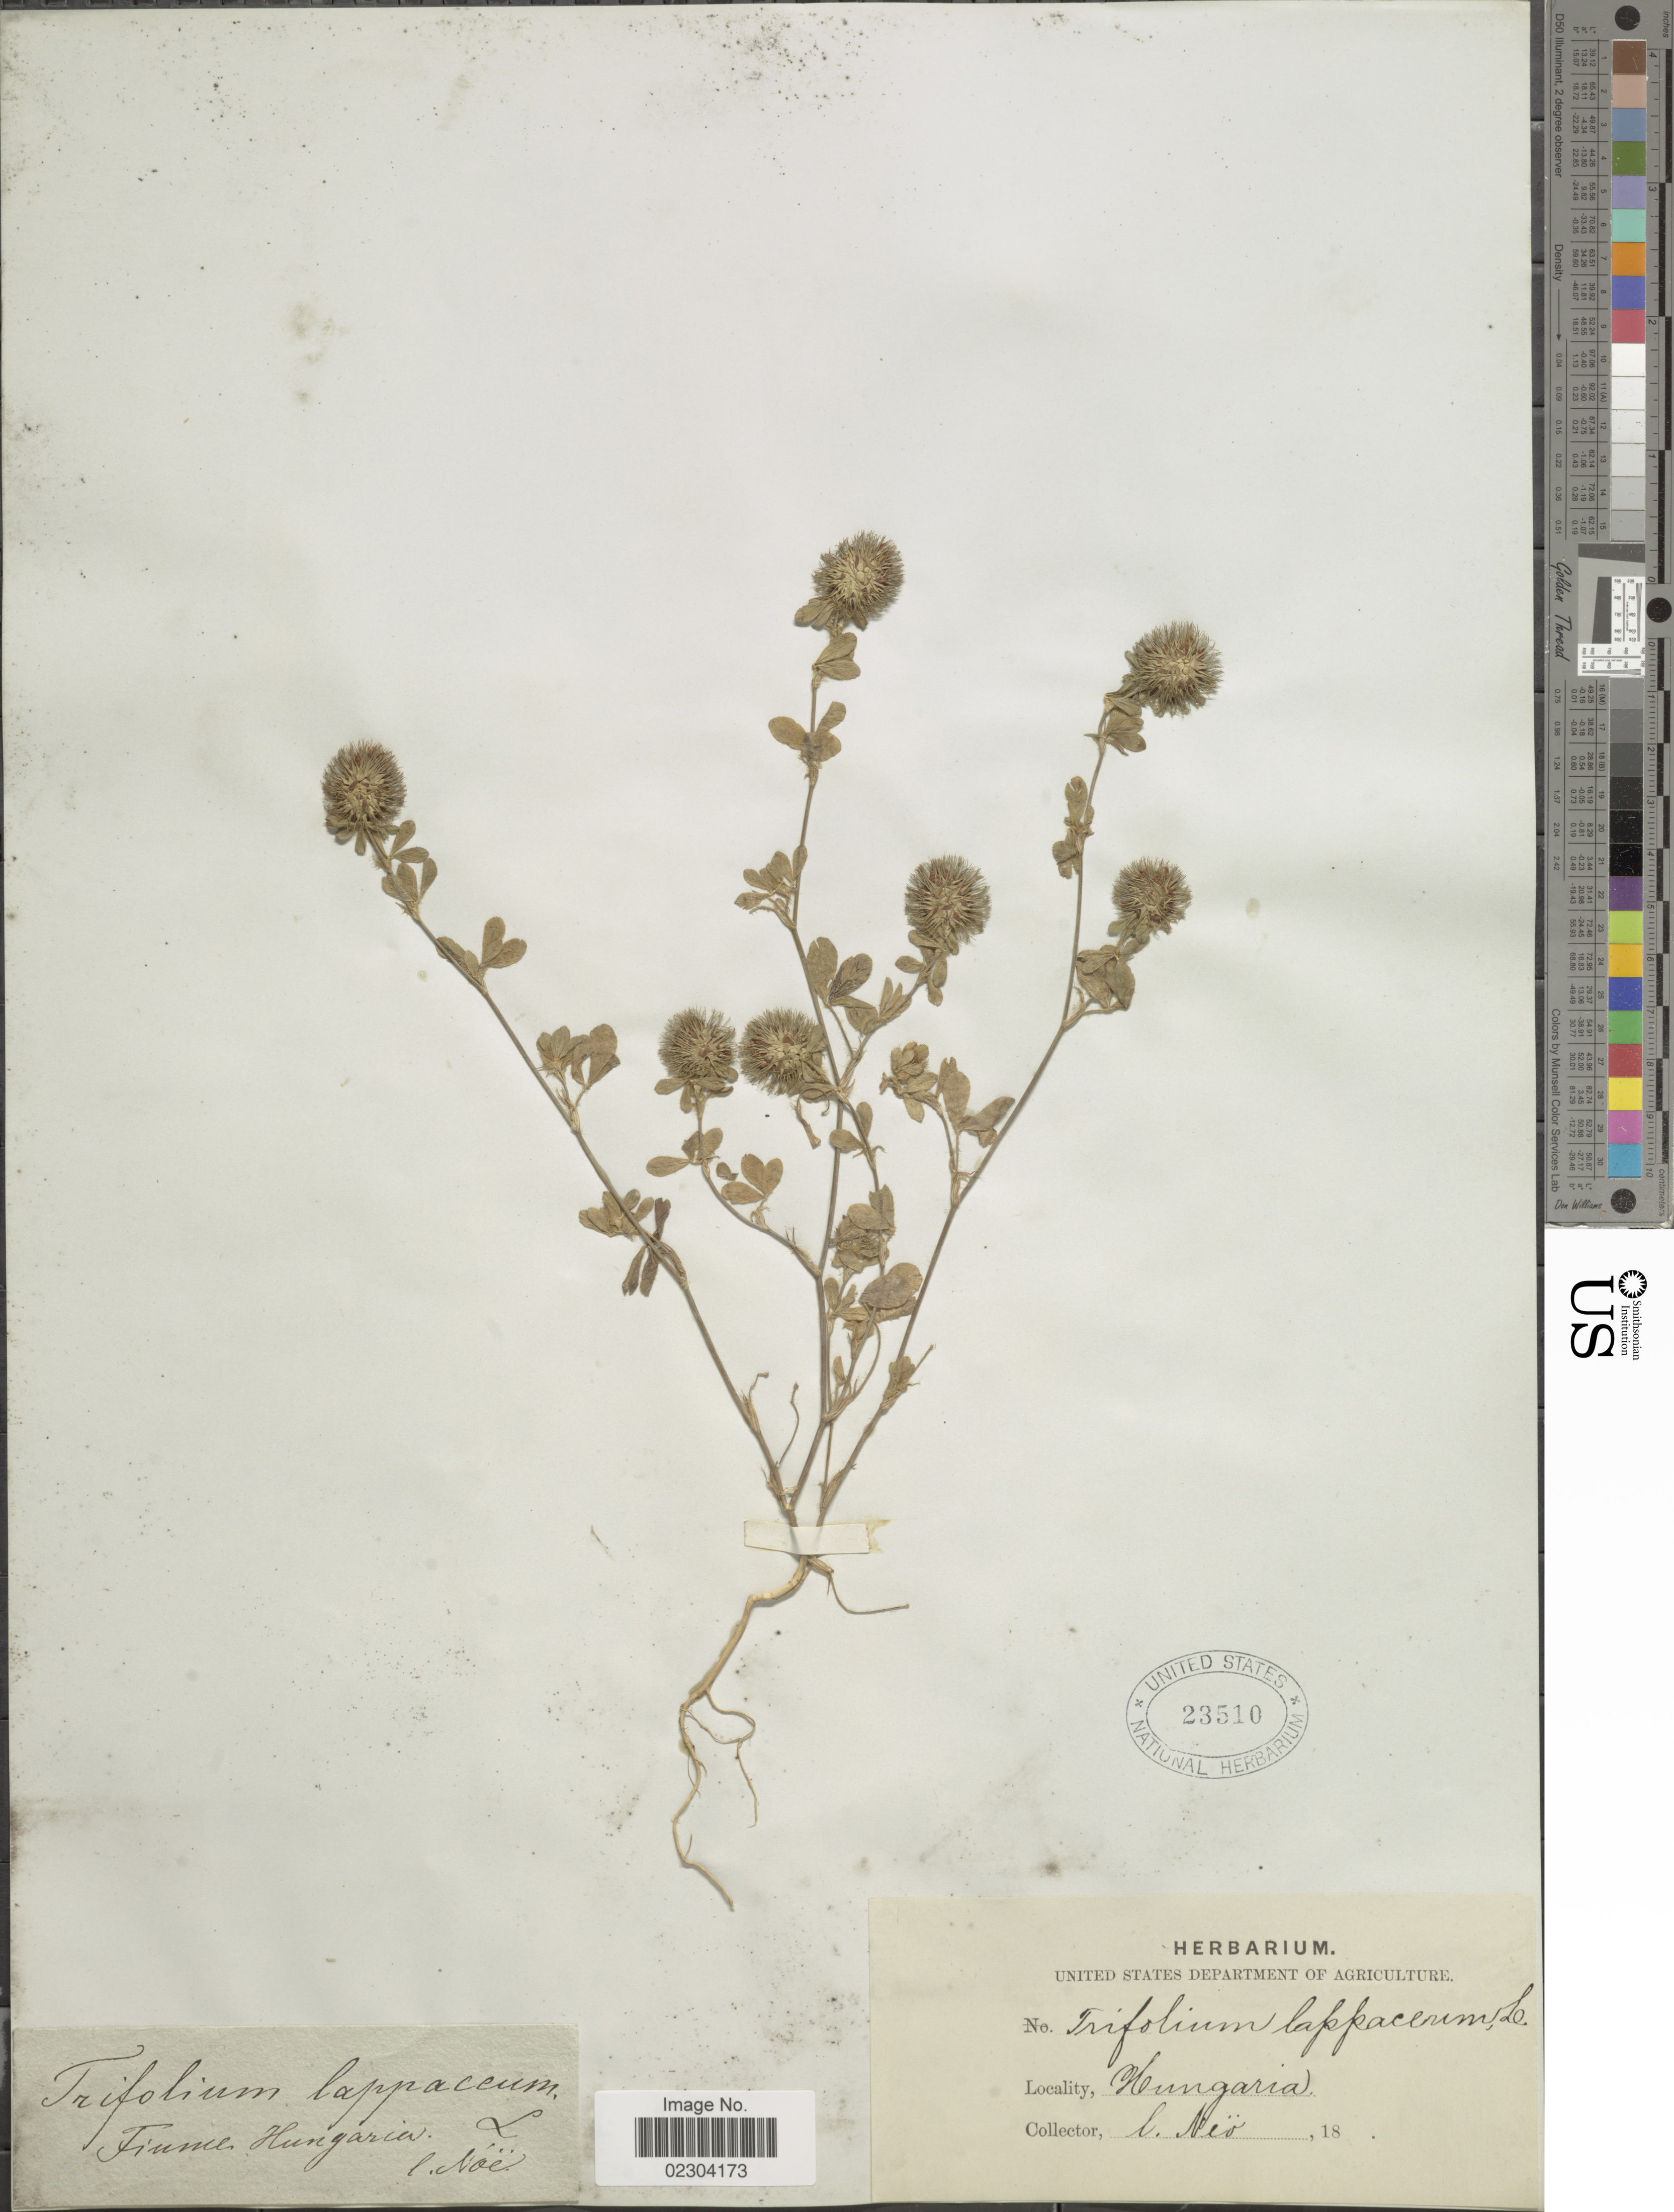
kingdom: Plantae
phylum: Tracheophyta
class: Magnoliopsida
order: Fabales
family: Fabaceae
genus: Trifolium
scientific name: Trifolium lappaceum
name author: L.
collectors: Noë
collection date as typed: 18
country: Hungary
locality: Fiume, Hungaria [interpreted]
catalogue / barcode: US 23510